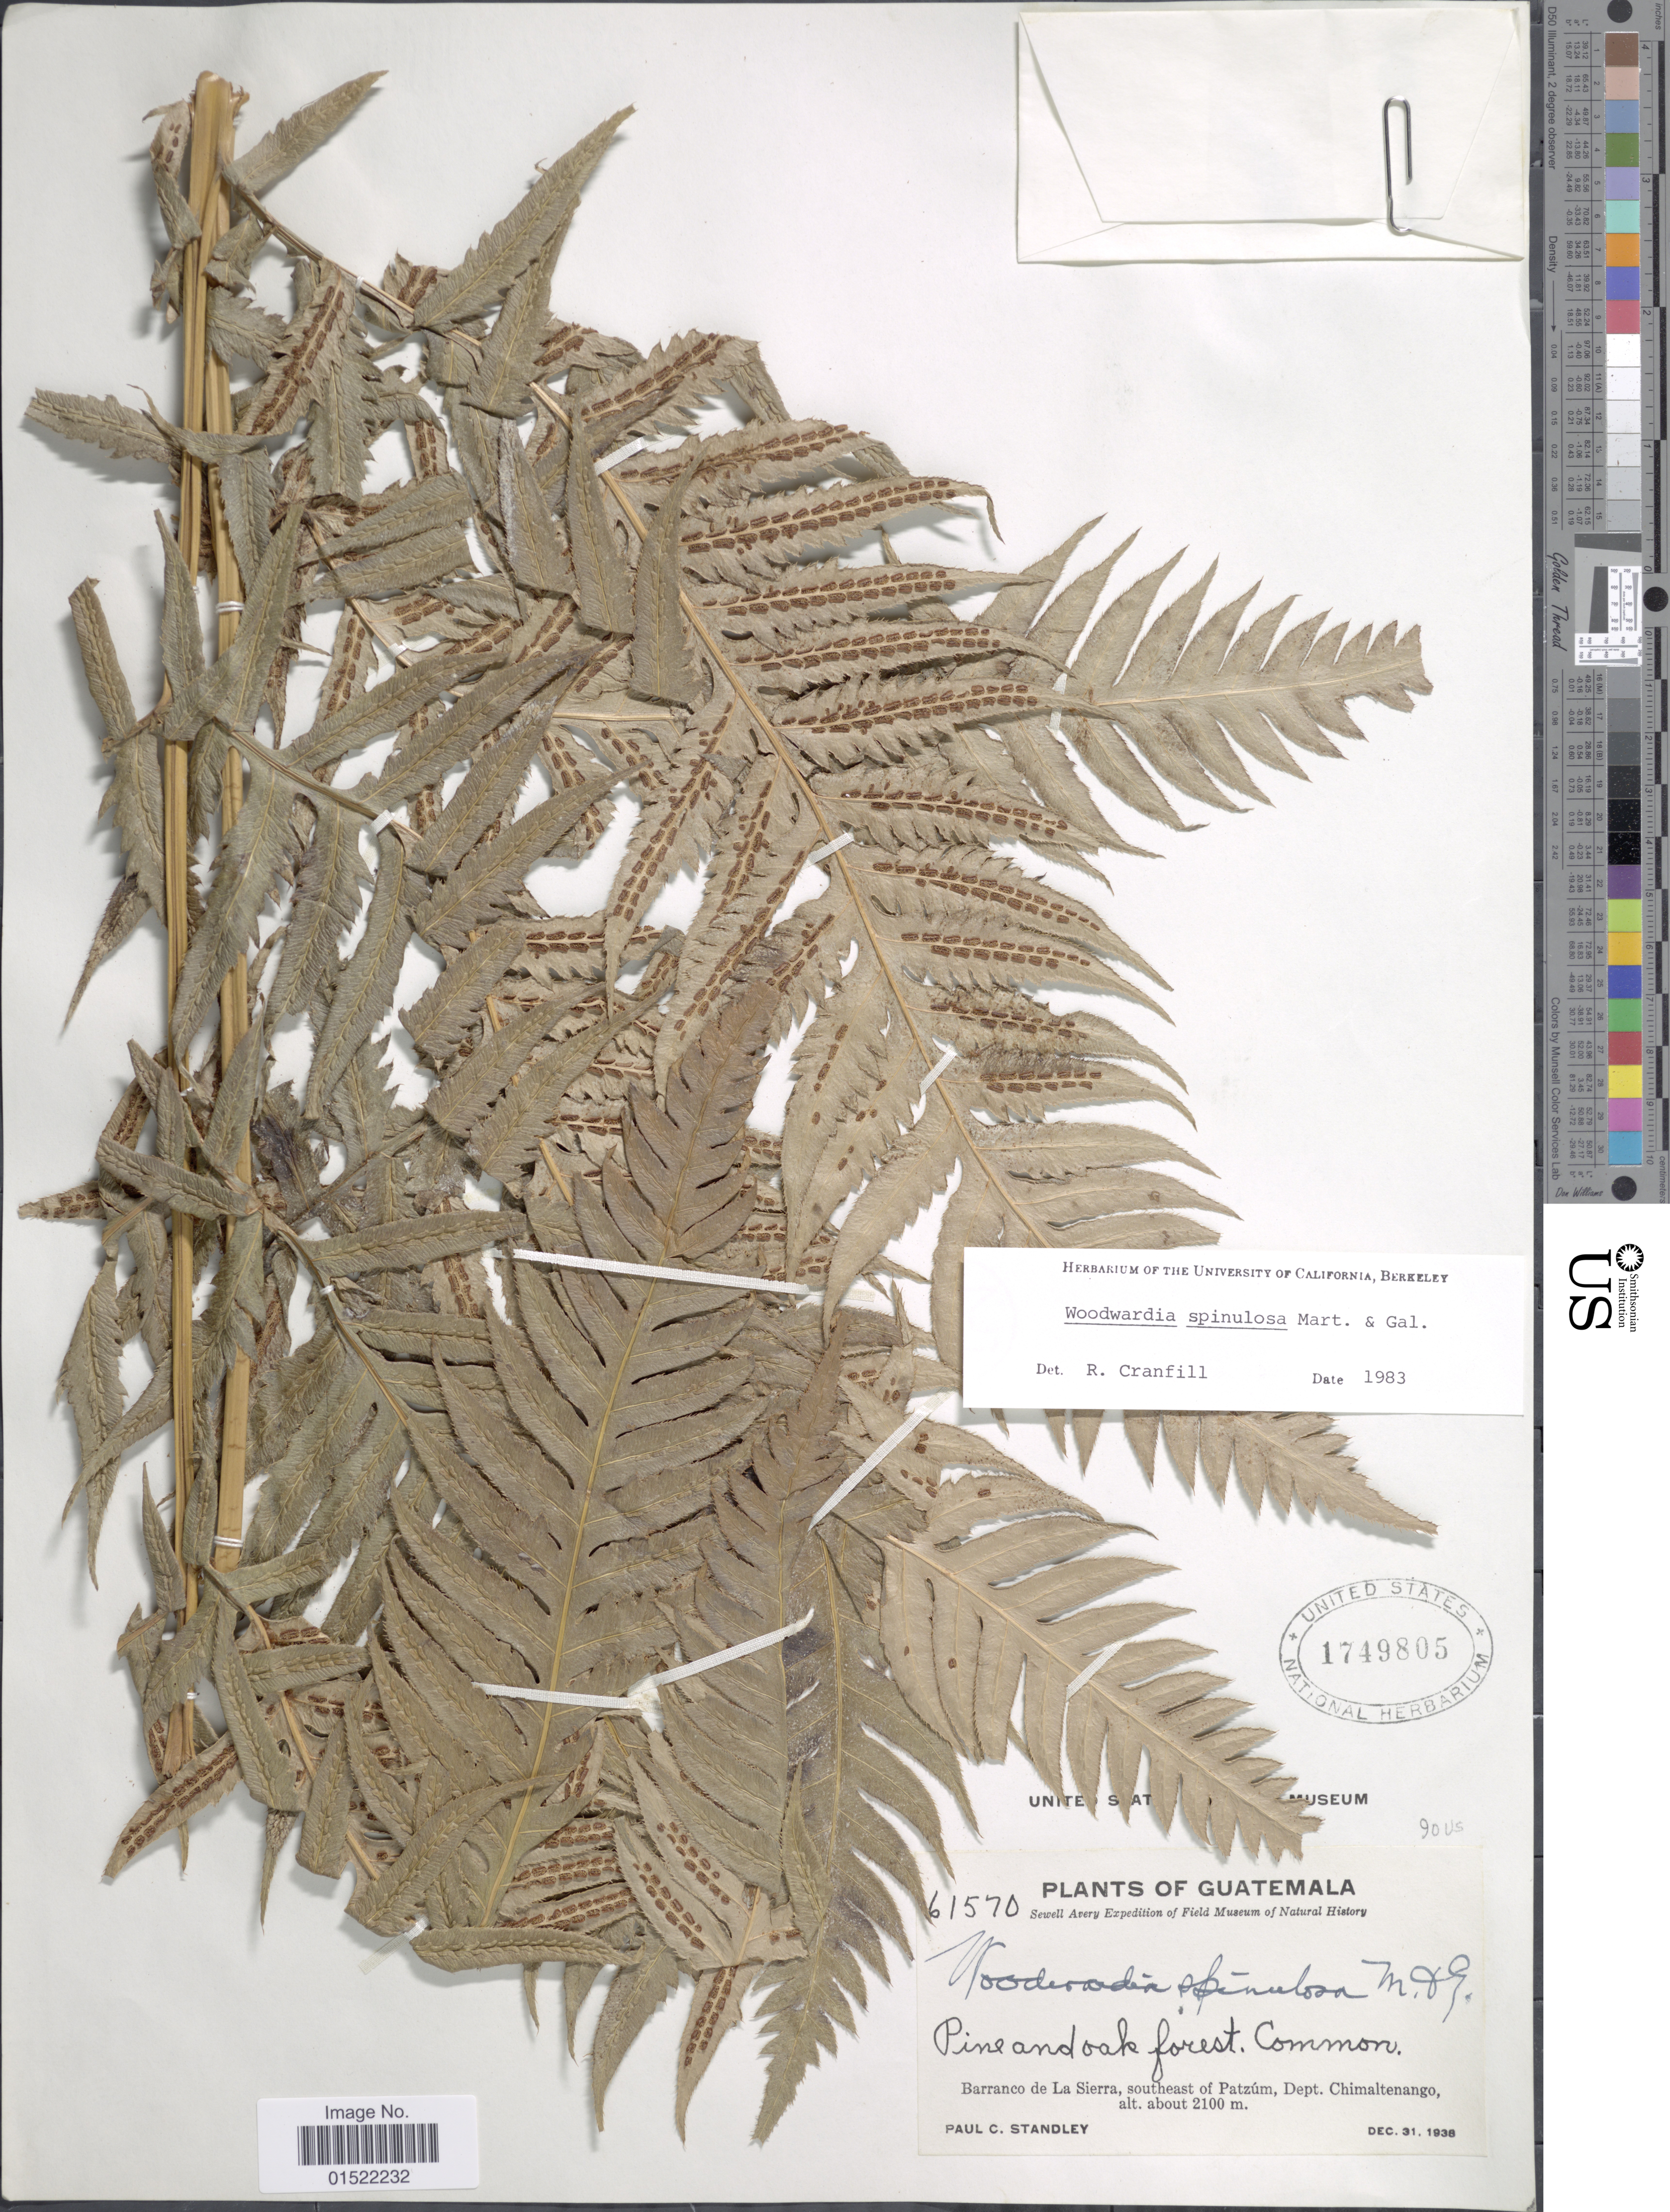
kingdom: Plantae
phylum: Tracheophyta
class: Polypodiopsida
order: Polypodiales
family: Blechnaceae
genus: Woodwardia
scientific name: Woodwardia spinulosa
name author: M. Martens & Galeotti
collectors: P. C. Standley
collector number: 61570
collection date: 1938-12-31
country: Guatemala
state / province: Chimaltenango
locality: Barranco de La Sierra, southeast of Patzum, Dept. Chimaltenango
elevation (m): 2100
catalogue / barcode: US 1749805